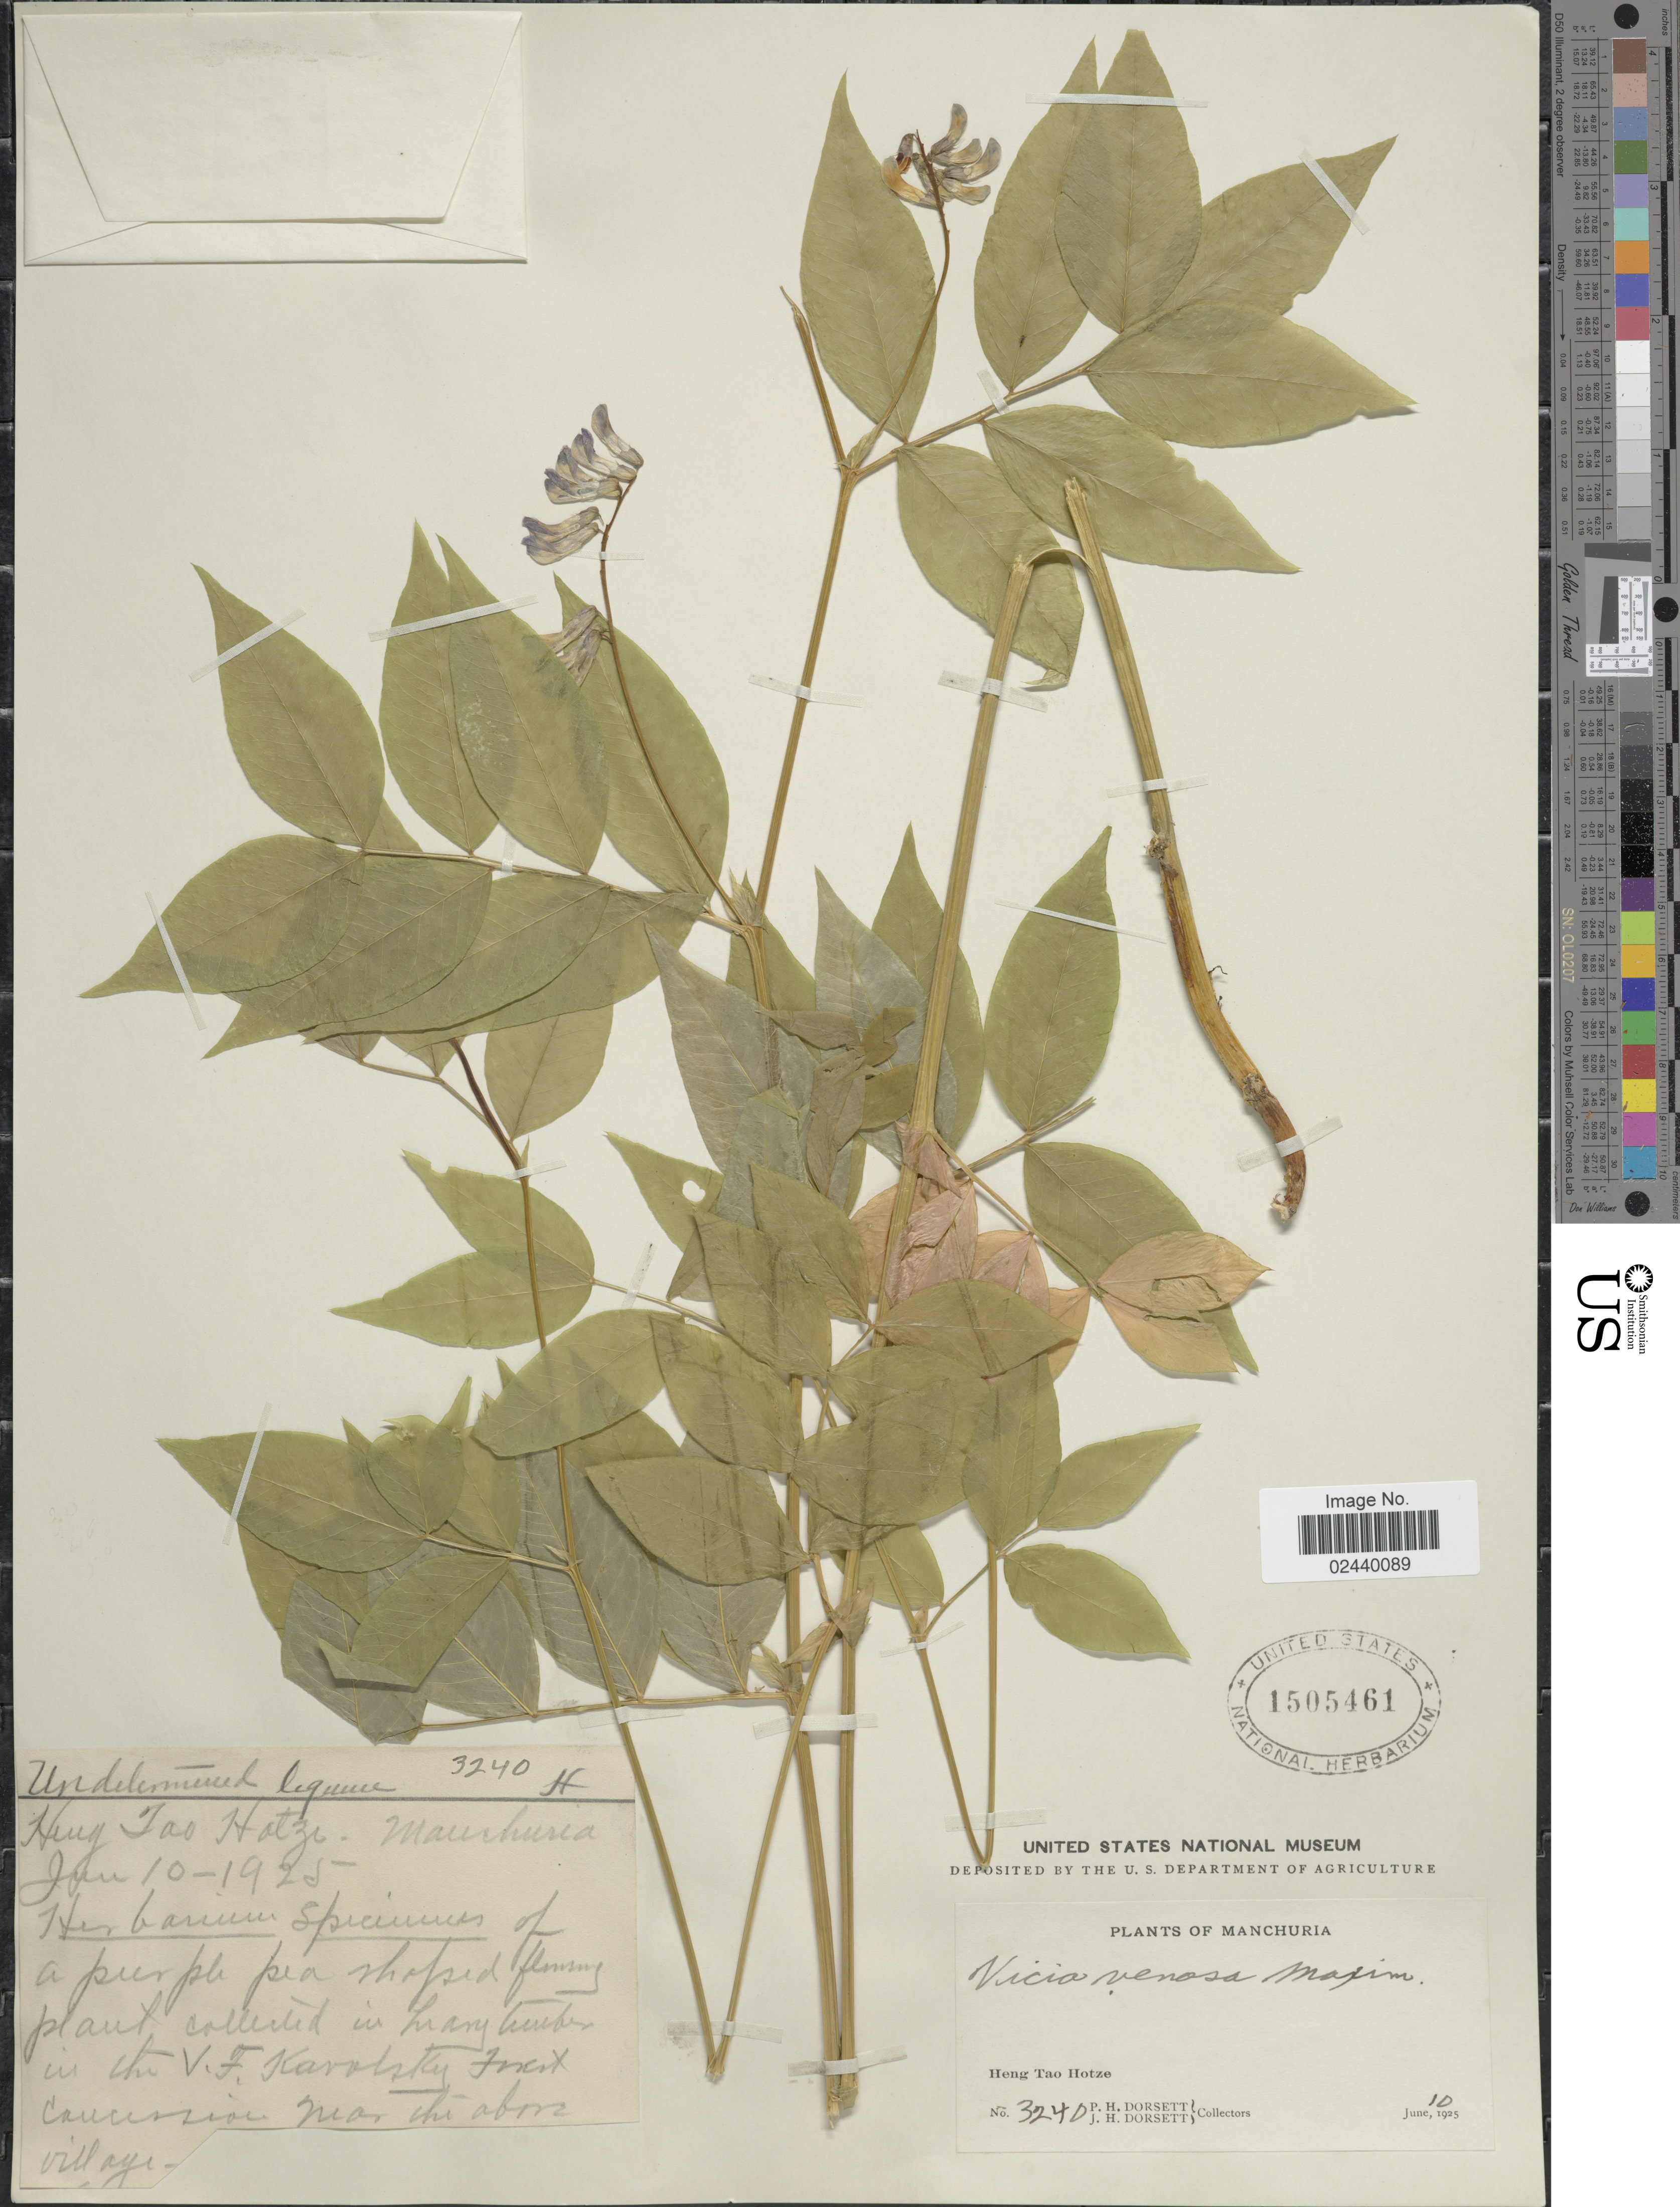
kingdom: Plantae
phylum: Tracheophyta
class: Magnoliopsida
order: Fabales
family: Fabaceae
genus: Vicia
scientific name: Vicia venosa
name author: (Link) Maxim.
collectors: P. H. Dorsett & J. Dorsett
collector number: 3240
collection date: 1925-06-10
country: China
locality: Manchuria, Heng Tao Hotze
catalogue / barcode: US 1505461